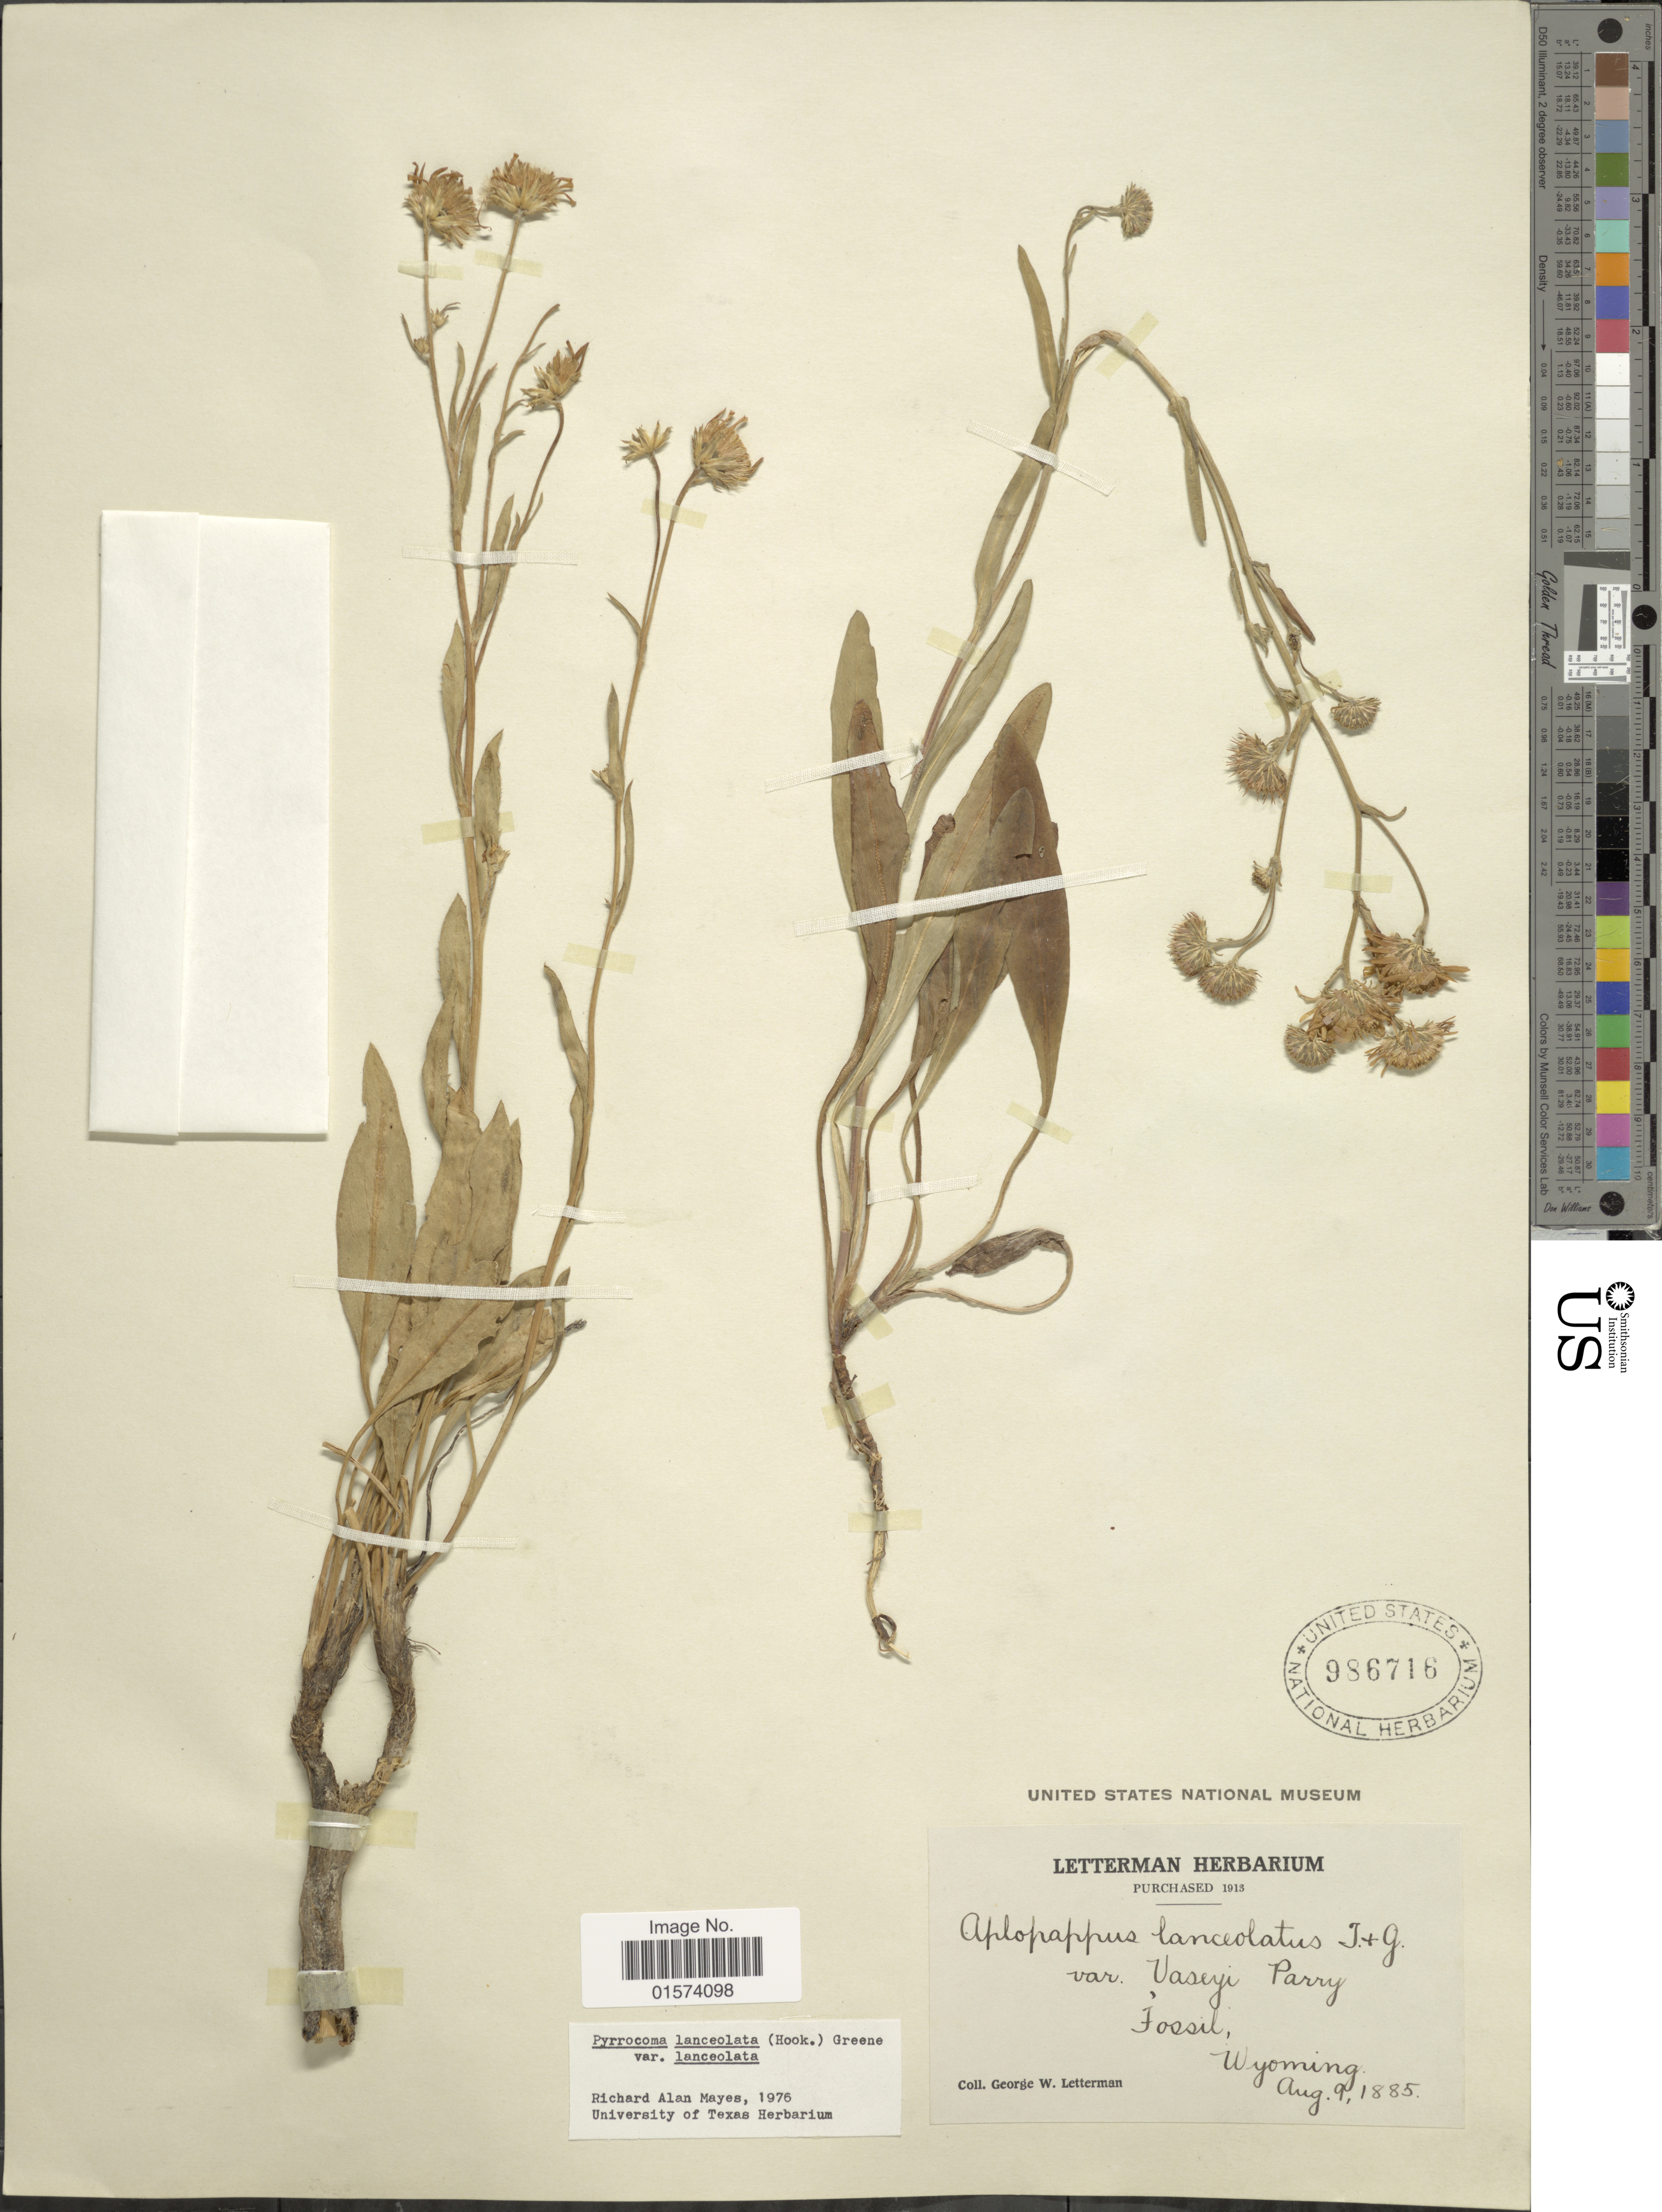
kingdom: Plantae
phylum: Tracheophyta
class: Magnoliopsida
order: Asterales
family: Asteraceae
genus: Pyrrocoma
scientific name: Pyrrocoma lanceolata var. lanceolata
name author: (Hook.) Greene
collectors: G. W. Letterman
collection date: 1885-08-09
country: United States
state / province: Wyoming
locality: Fossil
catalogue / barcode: US 986716